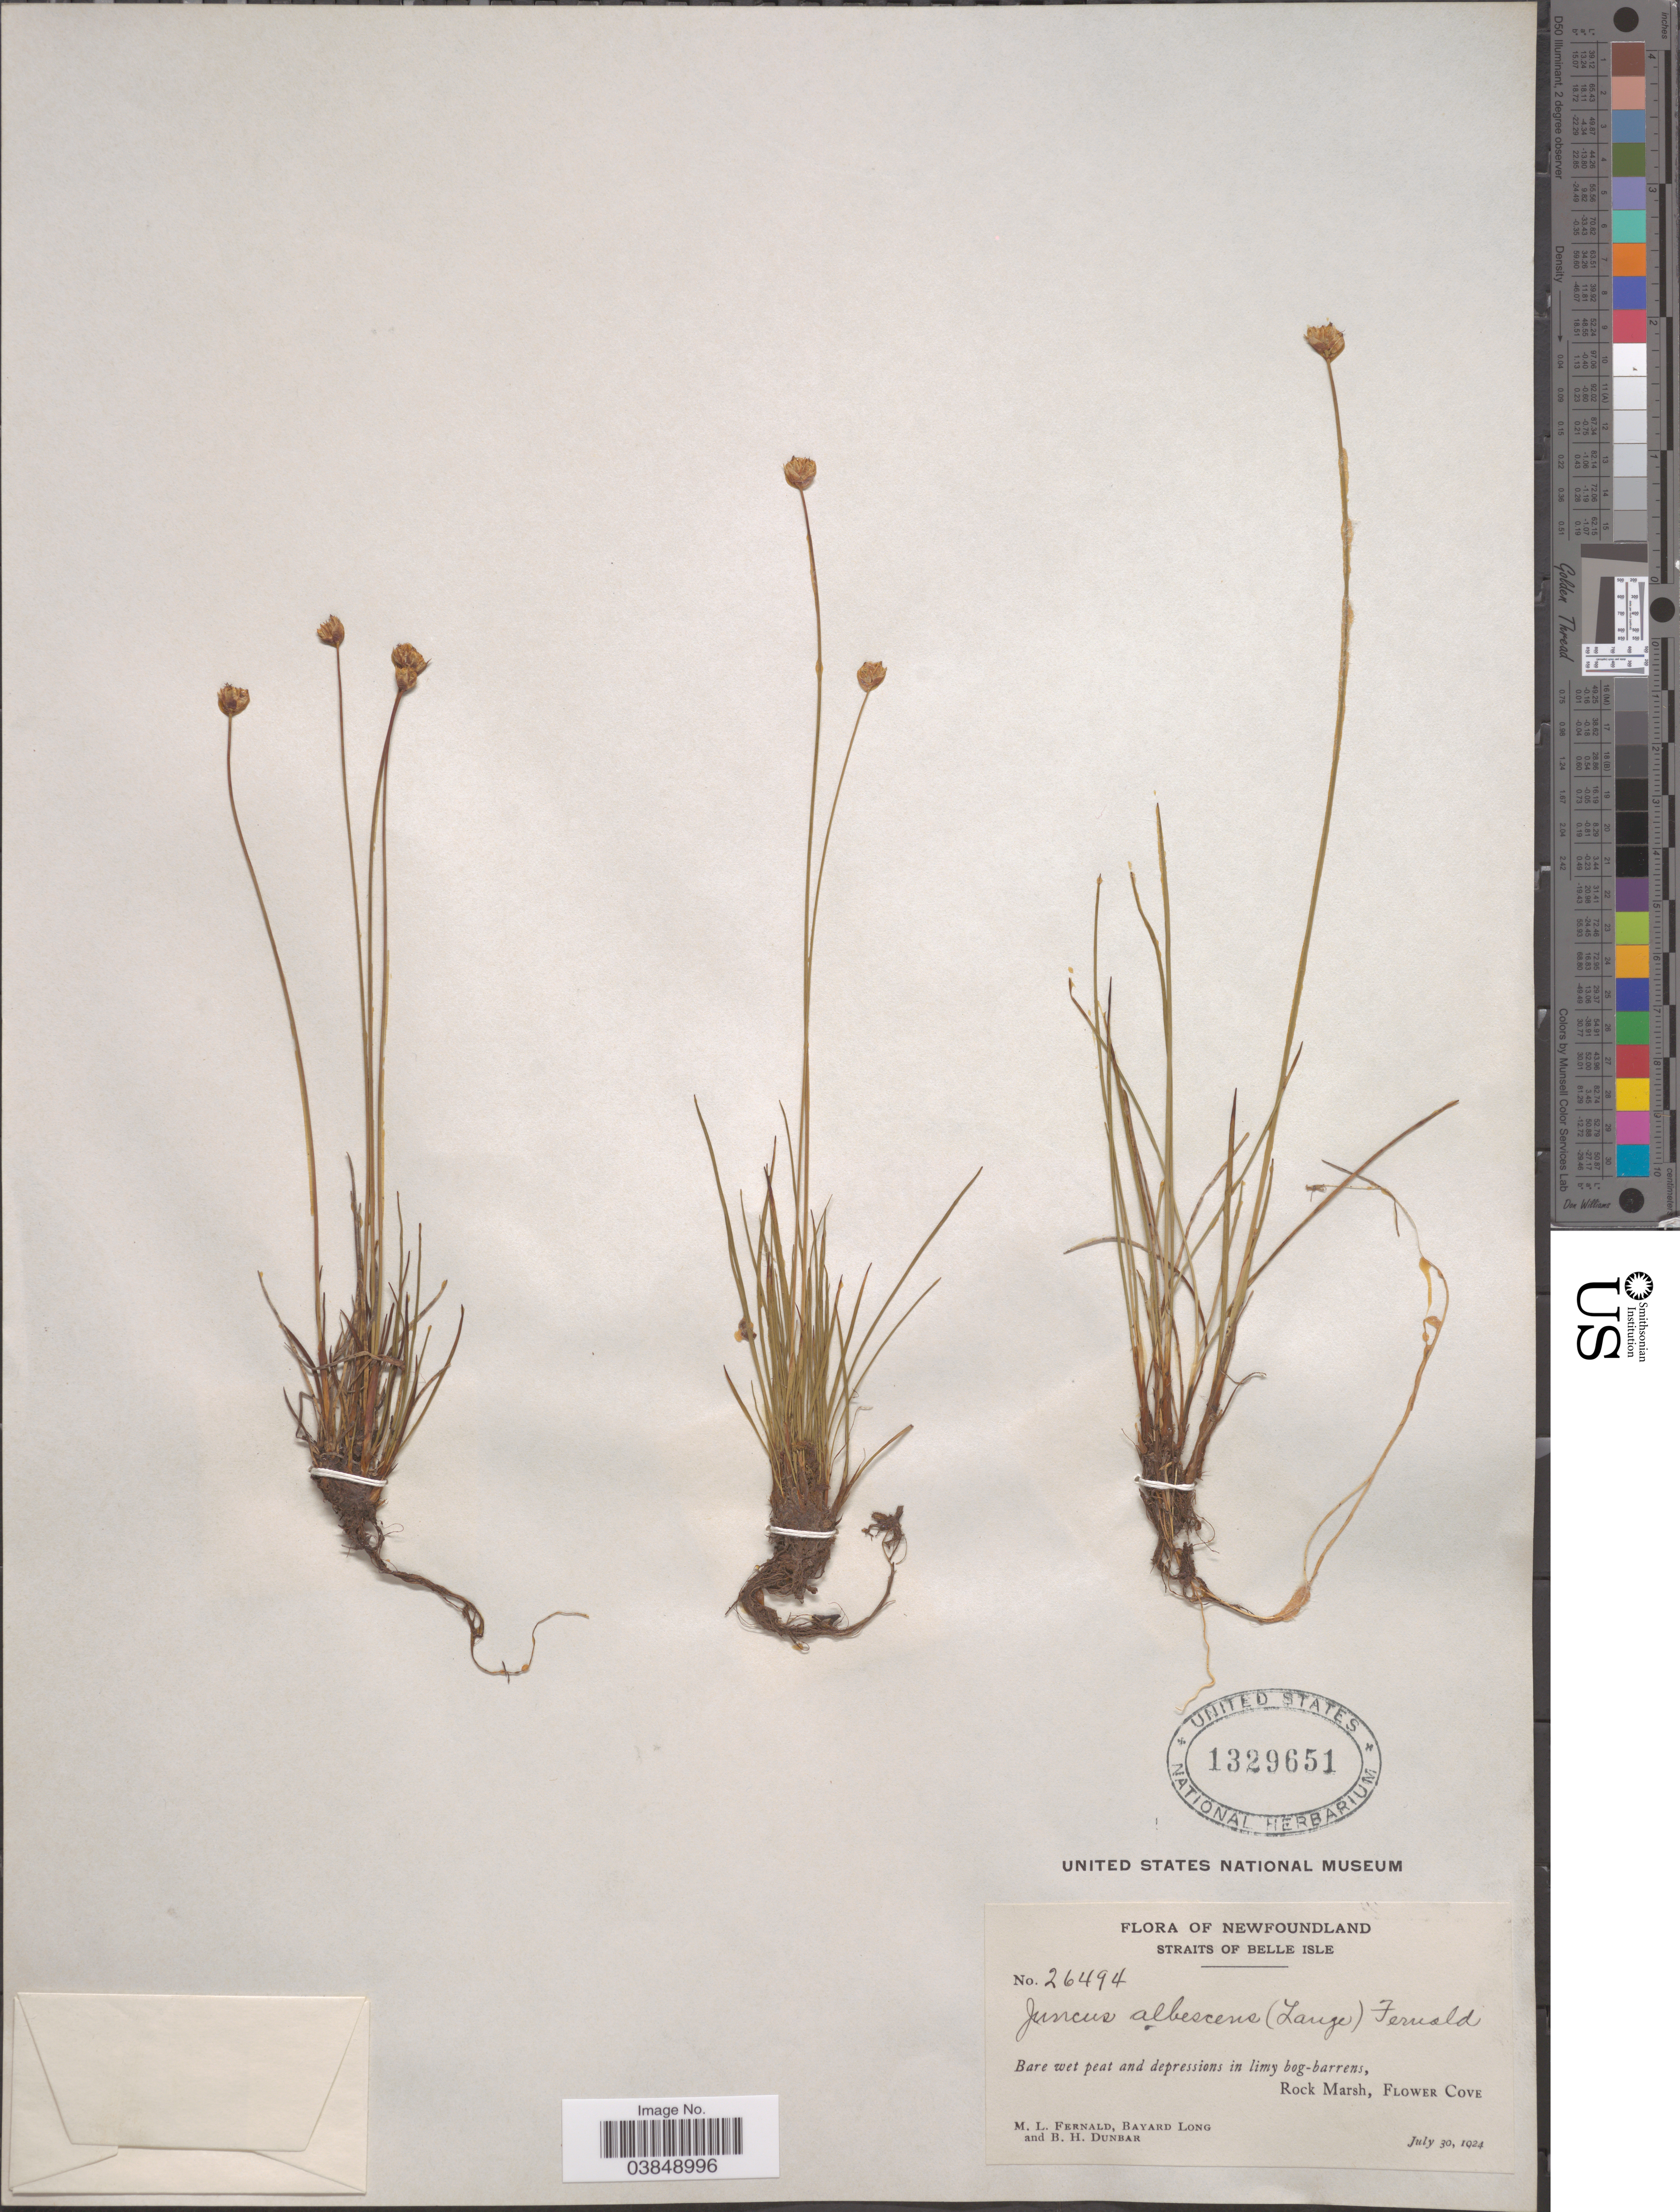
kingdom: Plantae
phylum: Tracheophyta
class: Liliopsida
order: Poales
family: Juncaceae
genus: Juncus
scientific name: Juncus albescens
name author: Fernald & Lange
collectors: M. L. Fernald, B. Long & B. Dunbar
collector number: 26494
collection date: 1924-07-30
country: Canada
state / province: Newfoundland and Labrador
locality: Straits of Belle Isle. Rock Marsh, Flower Cove.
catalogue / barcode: US 1329651